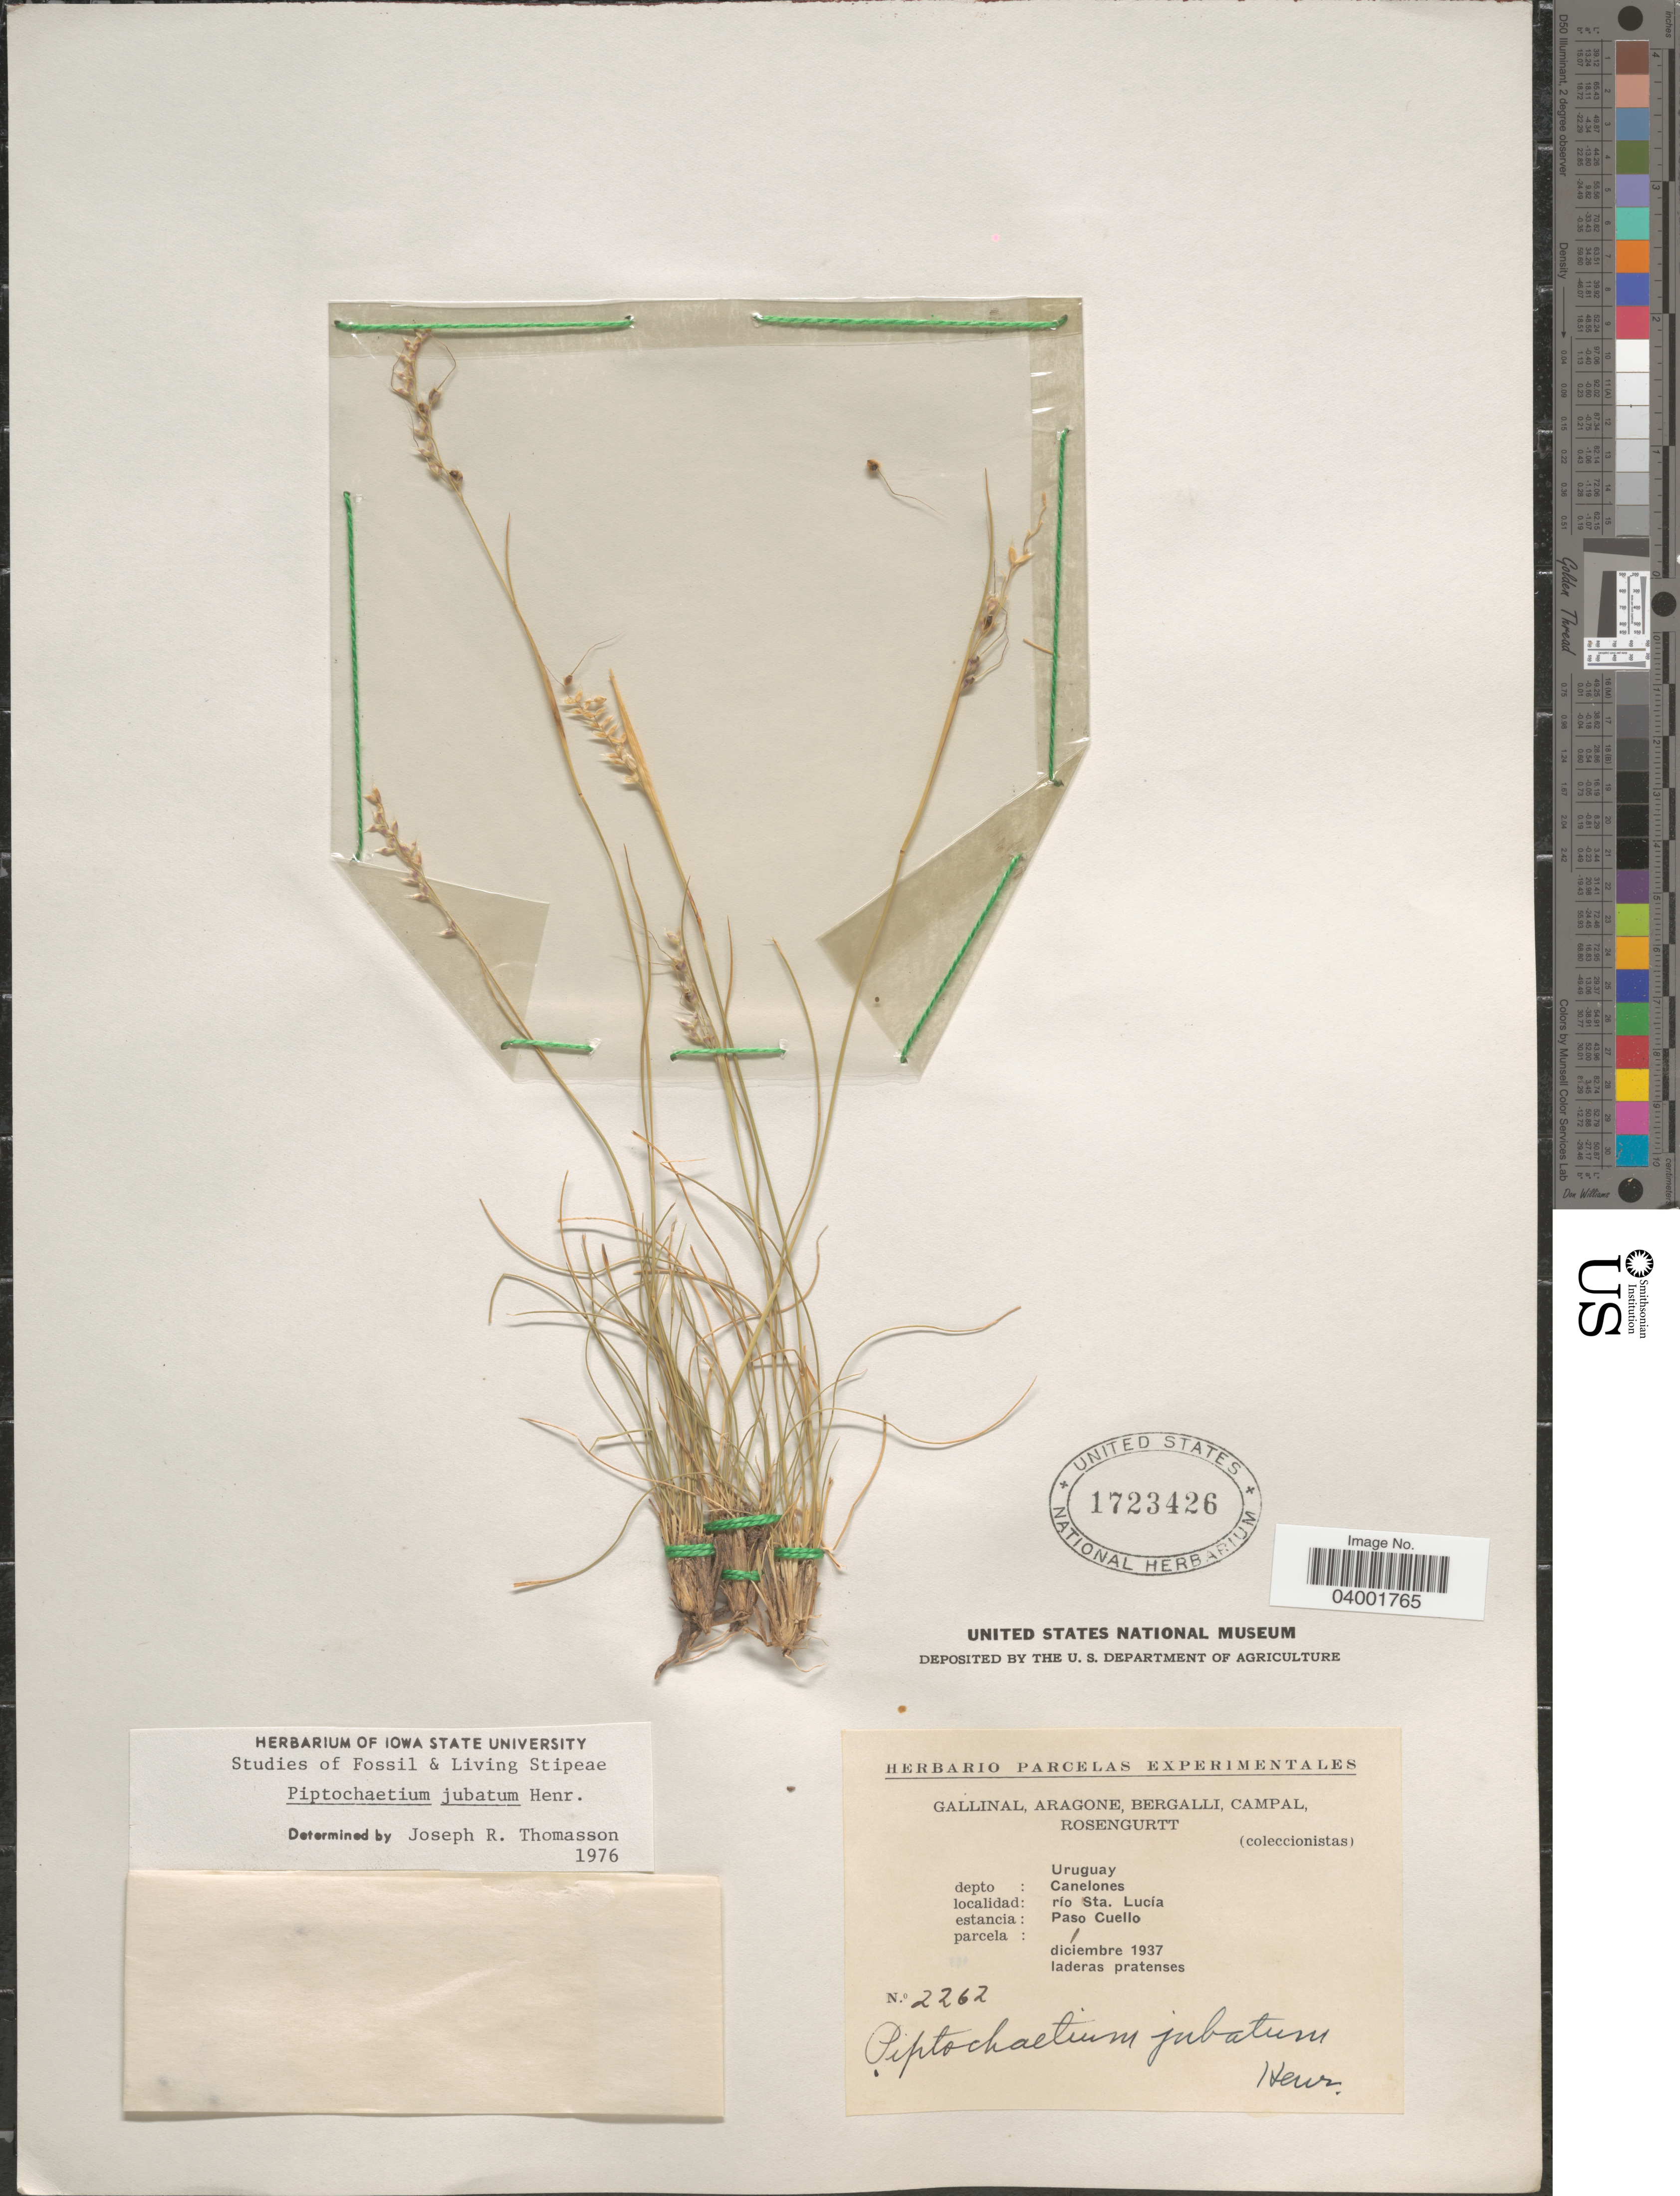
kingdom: Plantae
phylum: Tracheophyta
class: Liliopsida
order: Poales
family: Poaceae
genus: Piptochaetium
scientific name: Piptochaetium jubatum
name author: Henr.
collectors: -. Gallinal, -- Aragone, -- Bergalli, -- Campal & Rosengurtt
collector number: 2262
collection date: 1937-12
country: Uruguay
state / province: Canelones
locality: Depto: Canelones. Río Sta. Lucía. Estancia: Paso Cuello.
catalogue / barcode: US 1723426